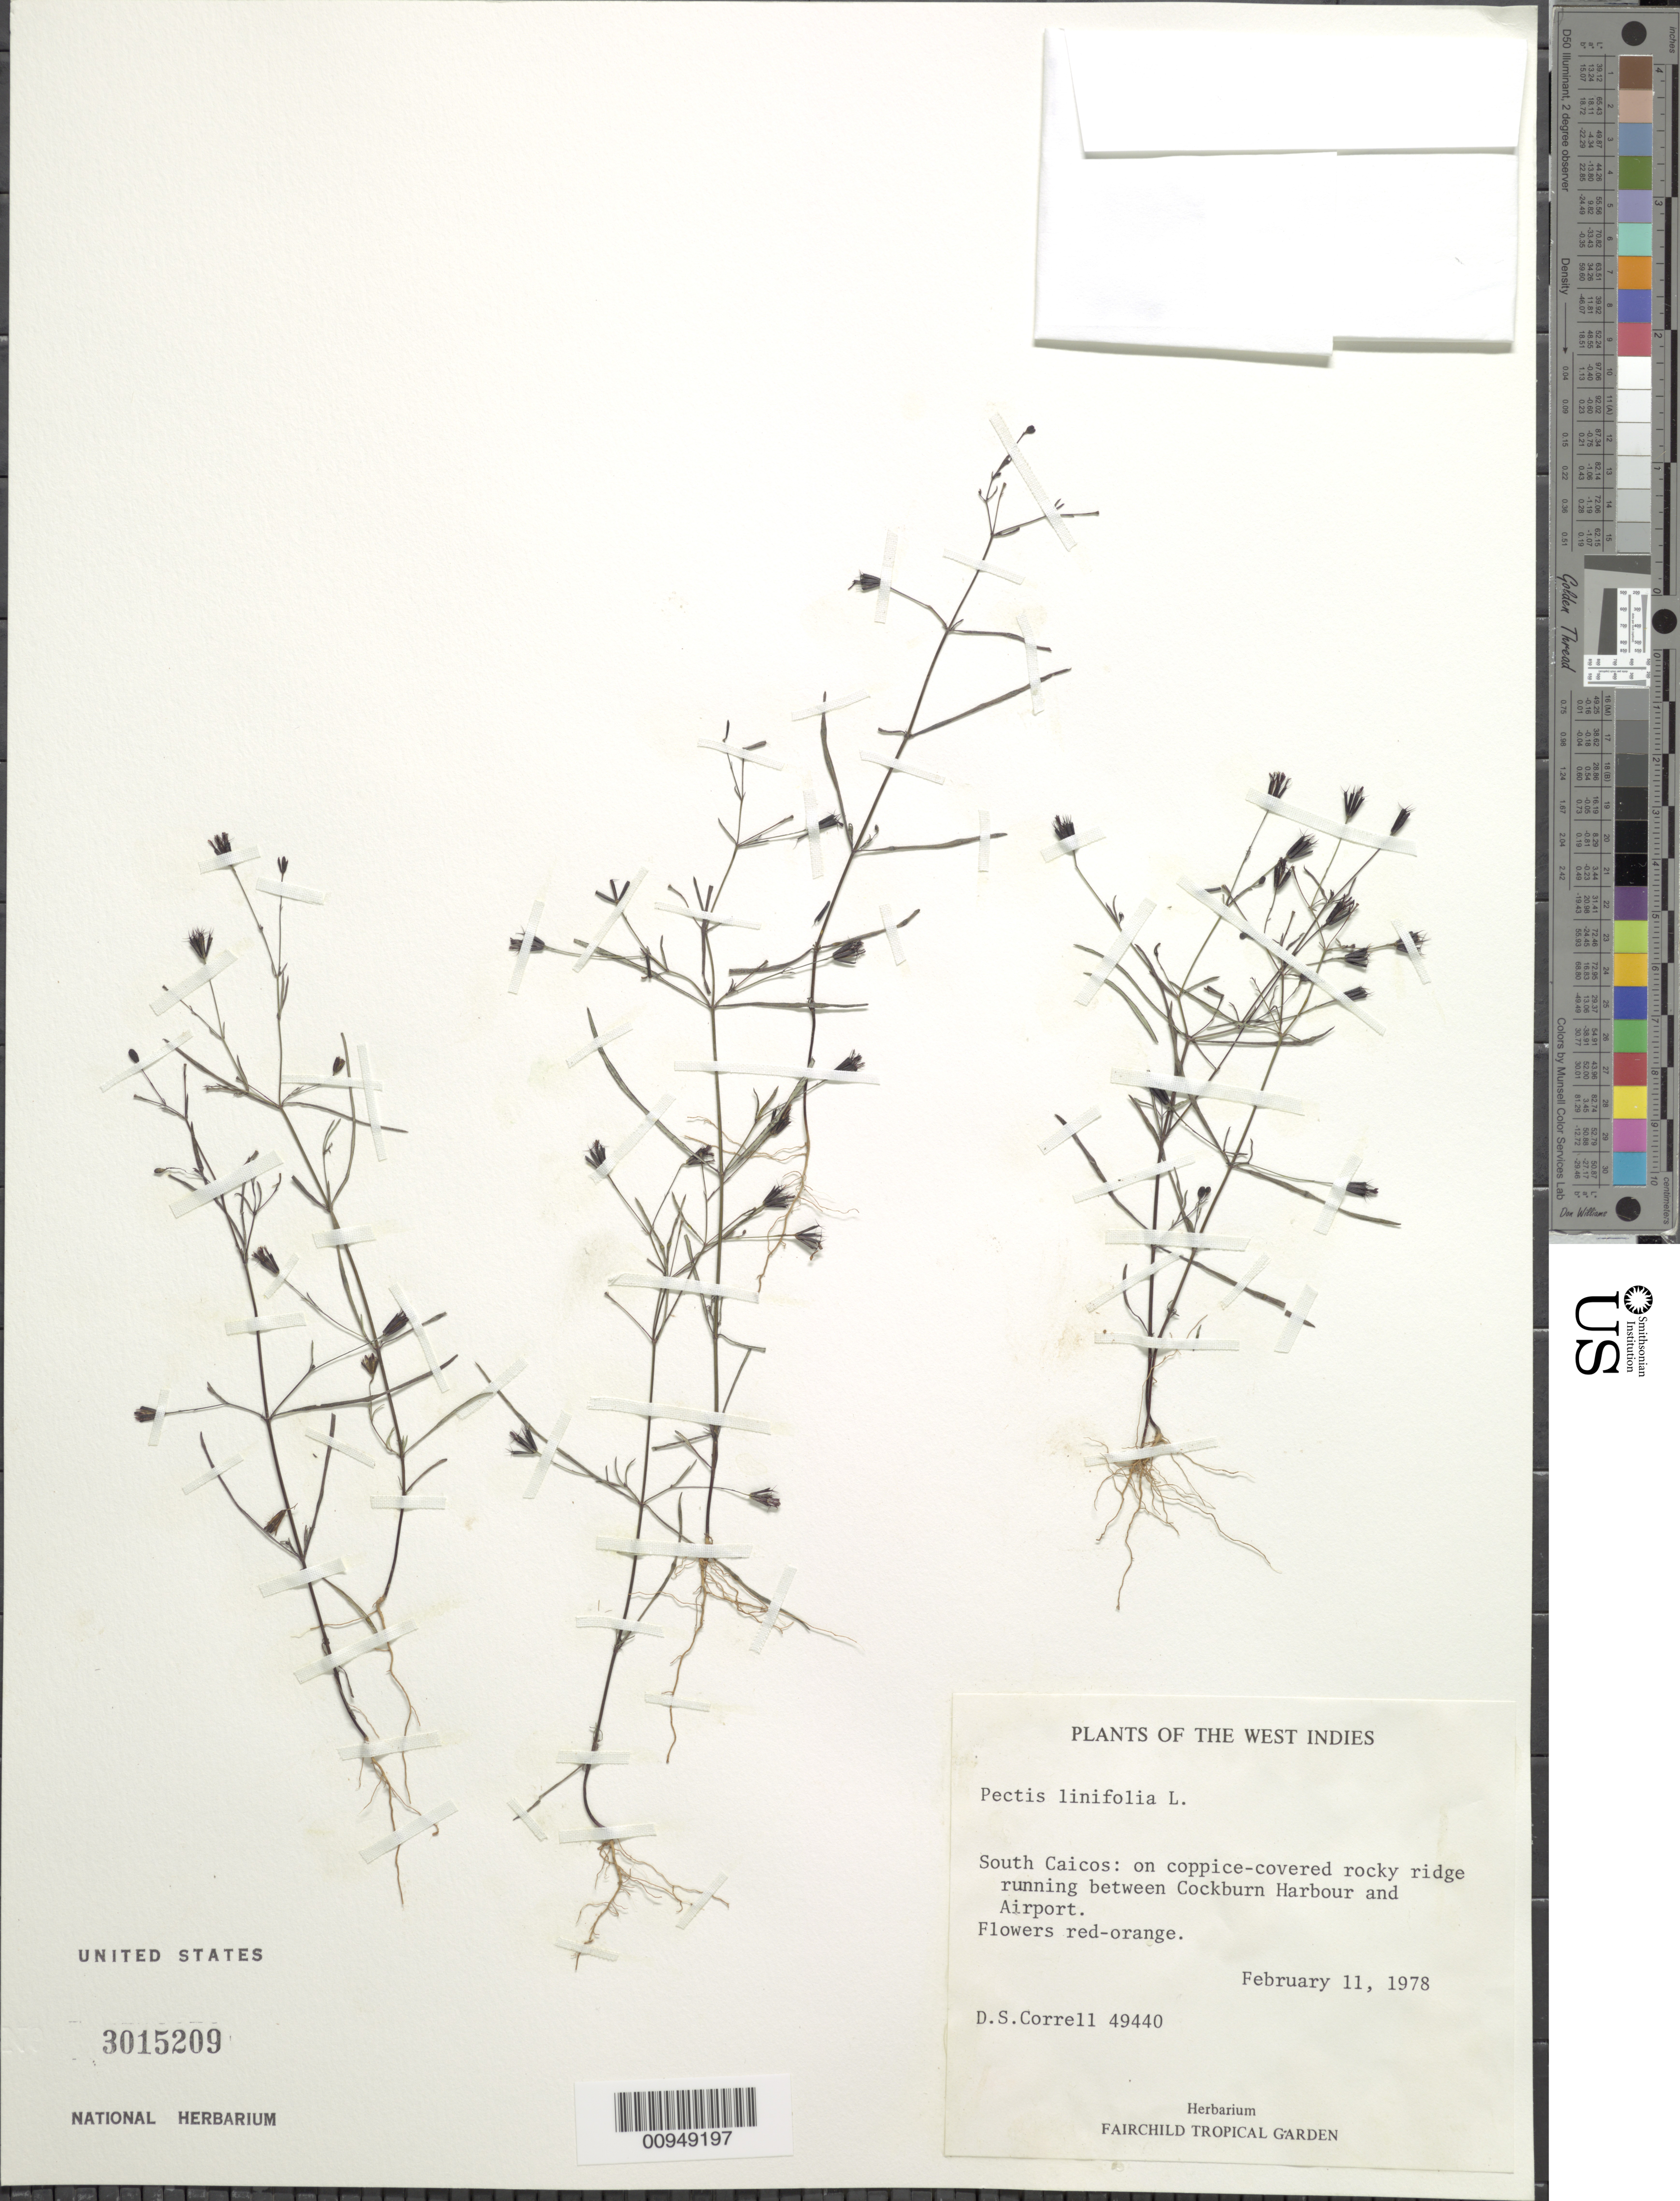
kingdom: Plantae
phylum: Tracheophyta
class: Magnoliopsida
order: Asterales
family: Asteraceae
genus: Pectis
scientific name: Pectis linifolia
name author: L.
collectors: D. S. Correll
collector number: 49440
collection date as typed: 11 Feb 1978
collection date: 1978-02-11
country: Turks and Caicos Islands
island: South Caicos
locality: Rocky ridge running between Cockburn Harbour and Airport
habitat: On coppice-covered rocky ridge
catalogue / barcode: US 3015209